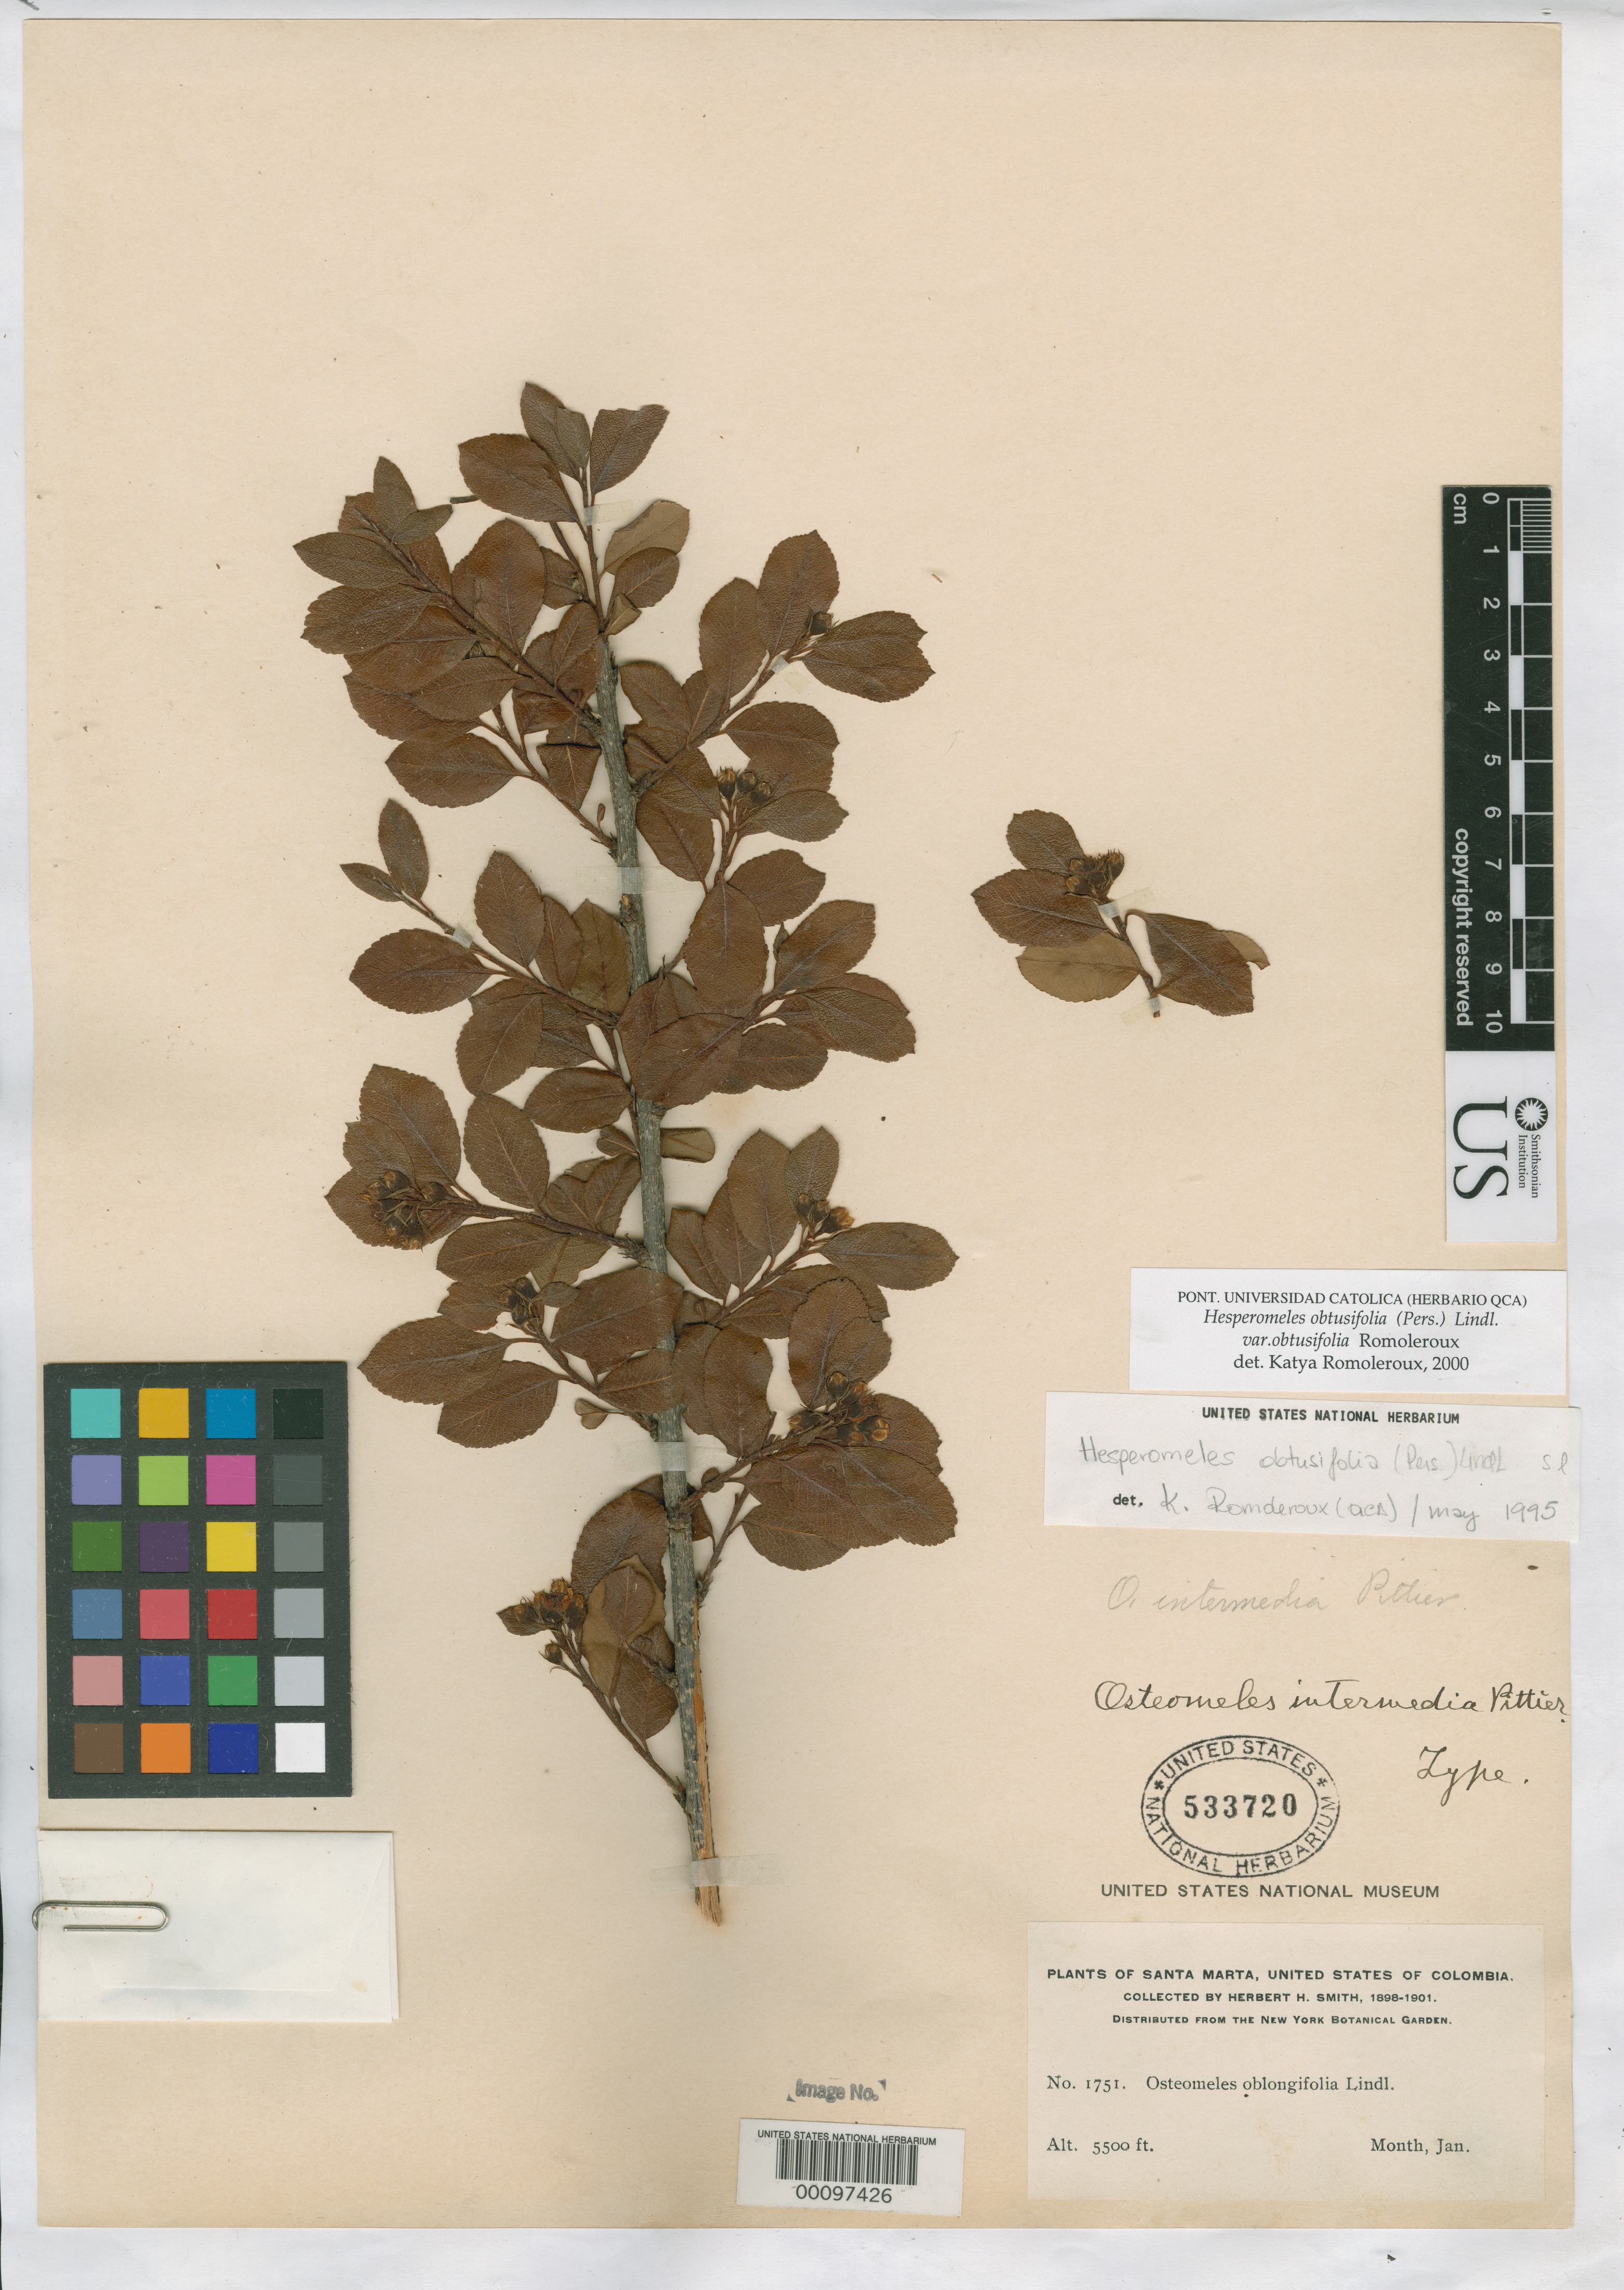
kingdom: Plantae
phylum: Tracheophyta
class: Magnoliopsida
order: Rosales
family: Rosaceae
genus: Osteomeles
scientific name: Osteomeles intermedia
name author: Pittier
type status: Holotype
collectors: Herbert H. Smith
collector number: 1751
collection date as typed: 1898 to -- --- 1901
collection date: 1898/1901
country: Colombia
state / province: Magdalena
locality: Cordillera de Santa Marta.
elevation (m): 2750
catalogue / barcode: US 533720